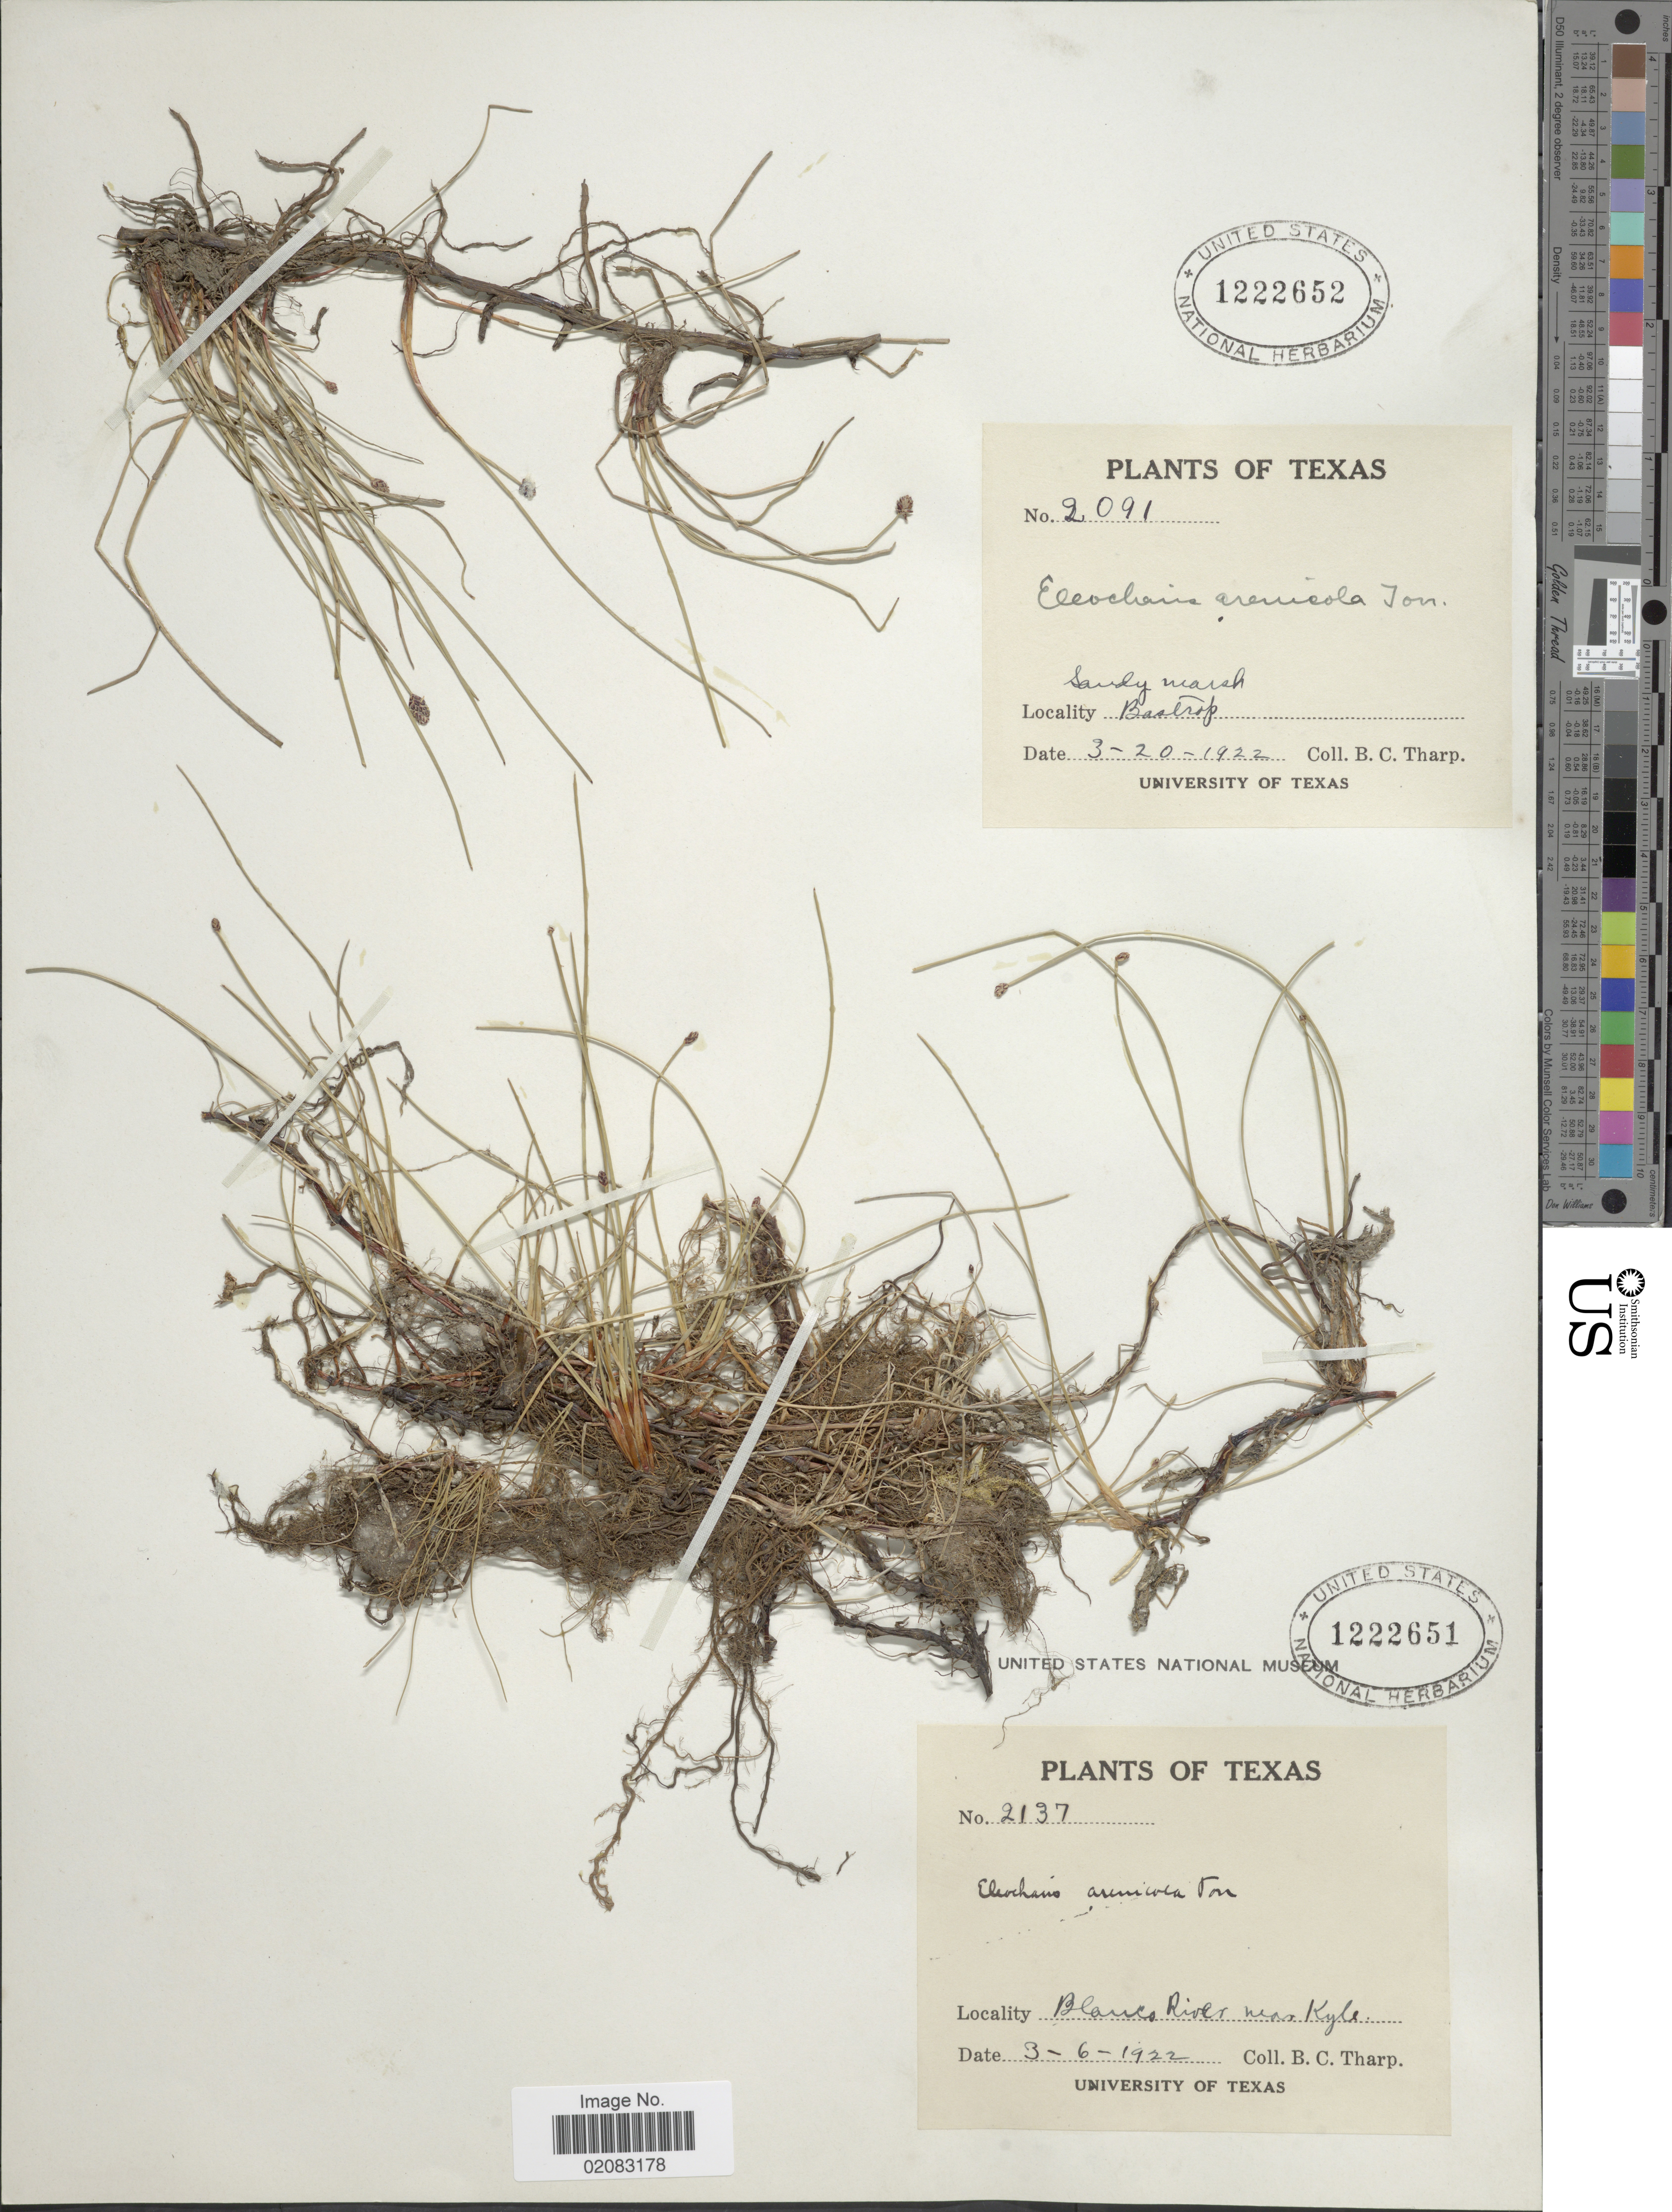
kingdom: Plantae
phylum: Tracheophyta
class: Liliopsida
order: Poales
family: Cyperaceae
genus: Eleocharis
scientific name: Eleocharis montevidensis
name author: Kunth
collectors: B. C. Tharp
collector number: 2137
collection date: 1922-03-06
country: United States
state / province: Texas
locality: Blanco River near Kyle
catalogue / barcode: US 1222651